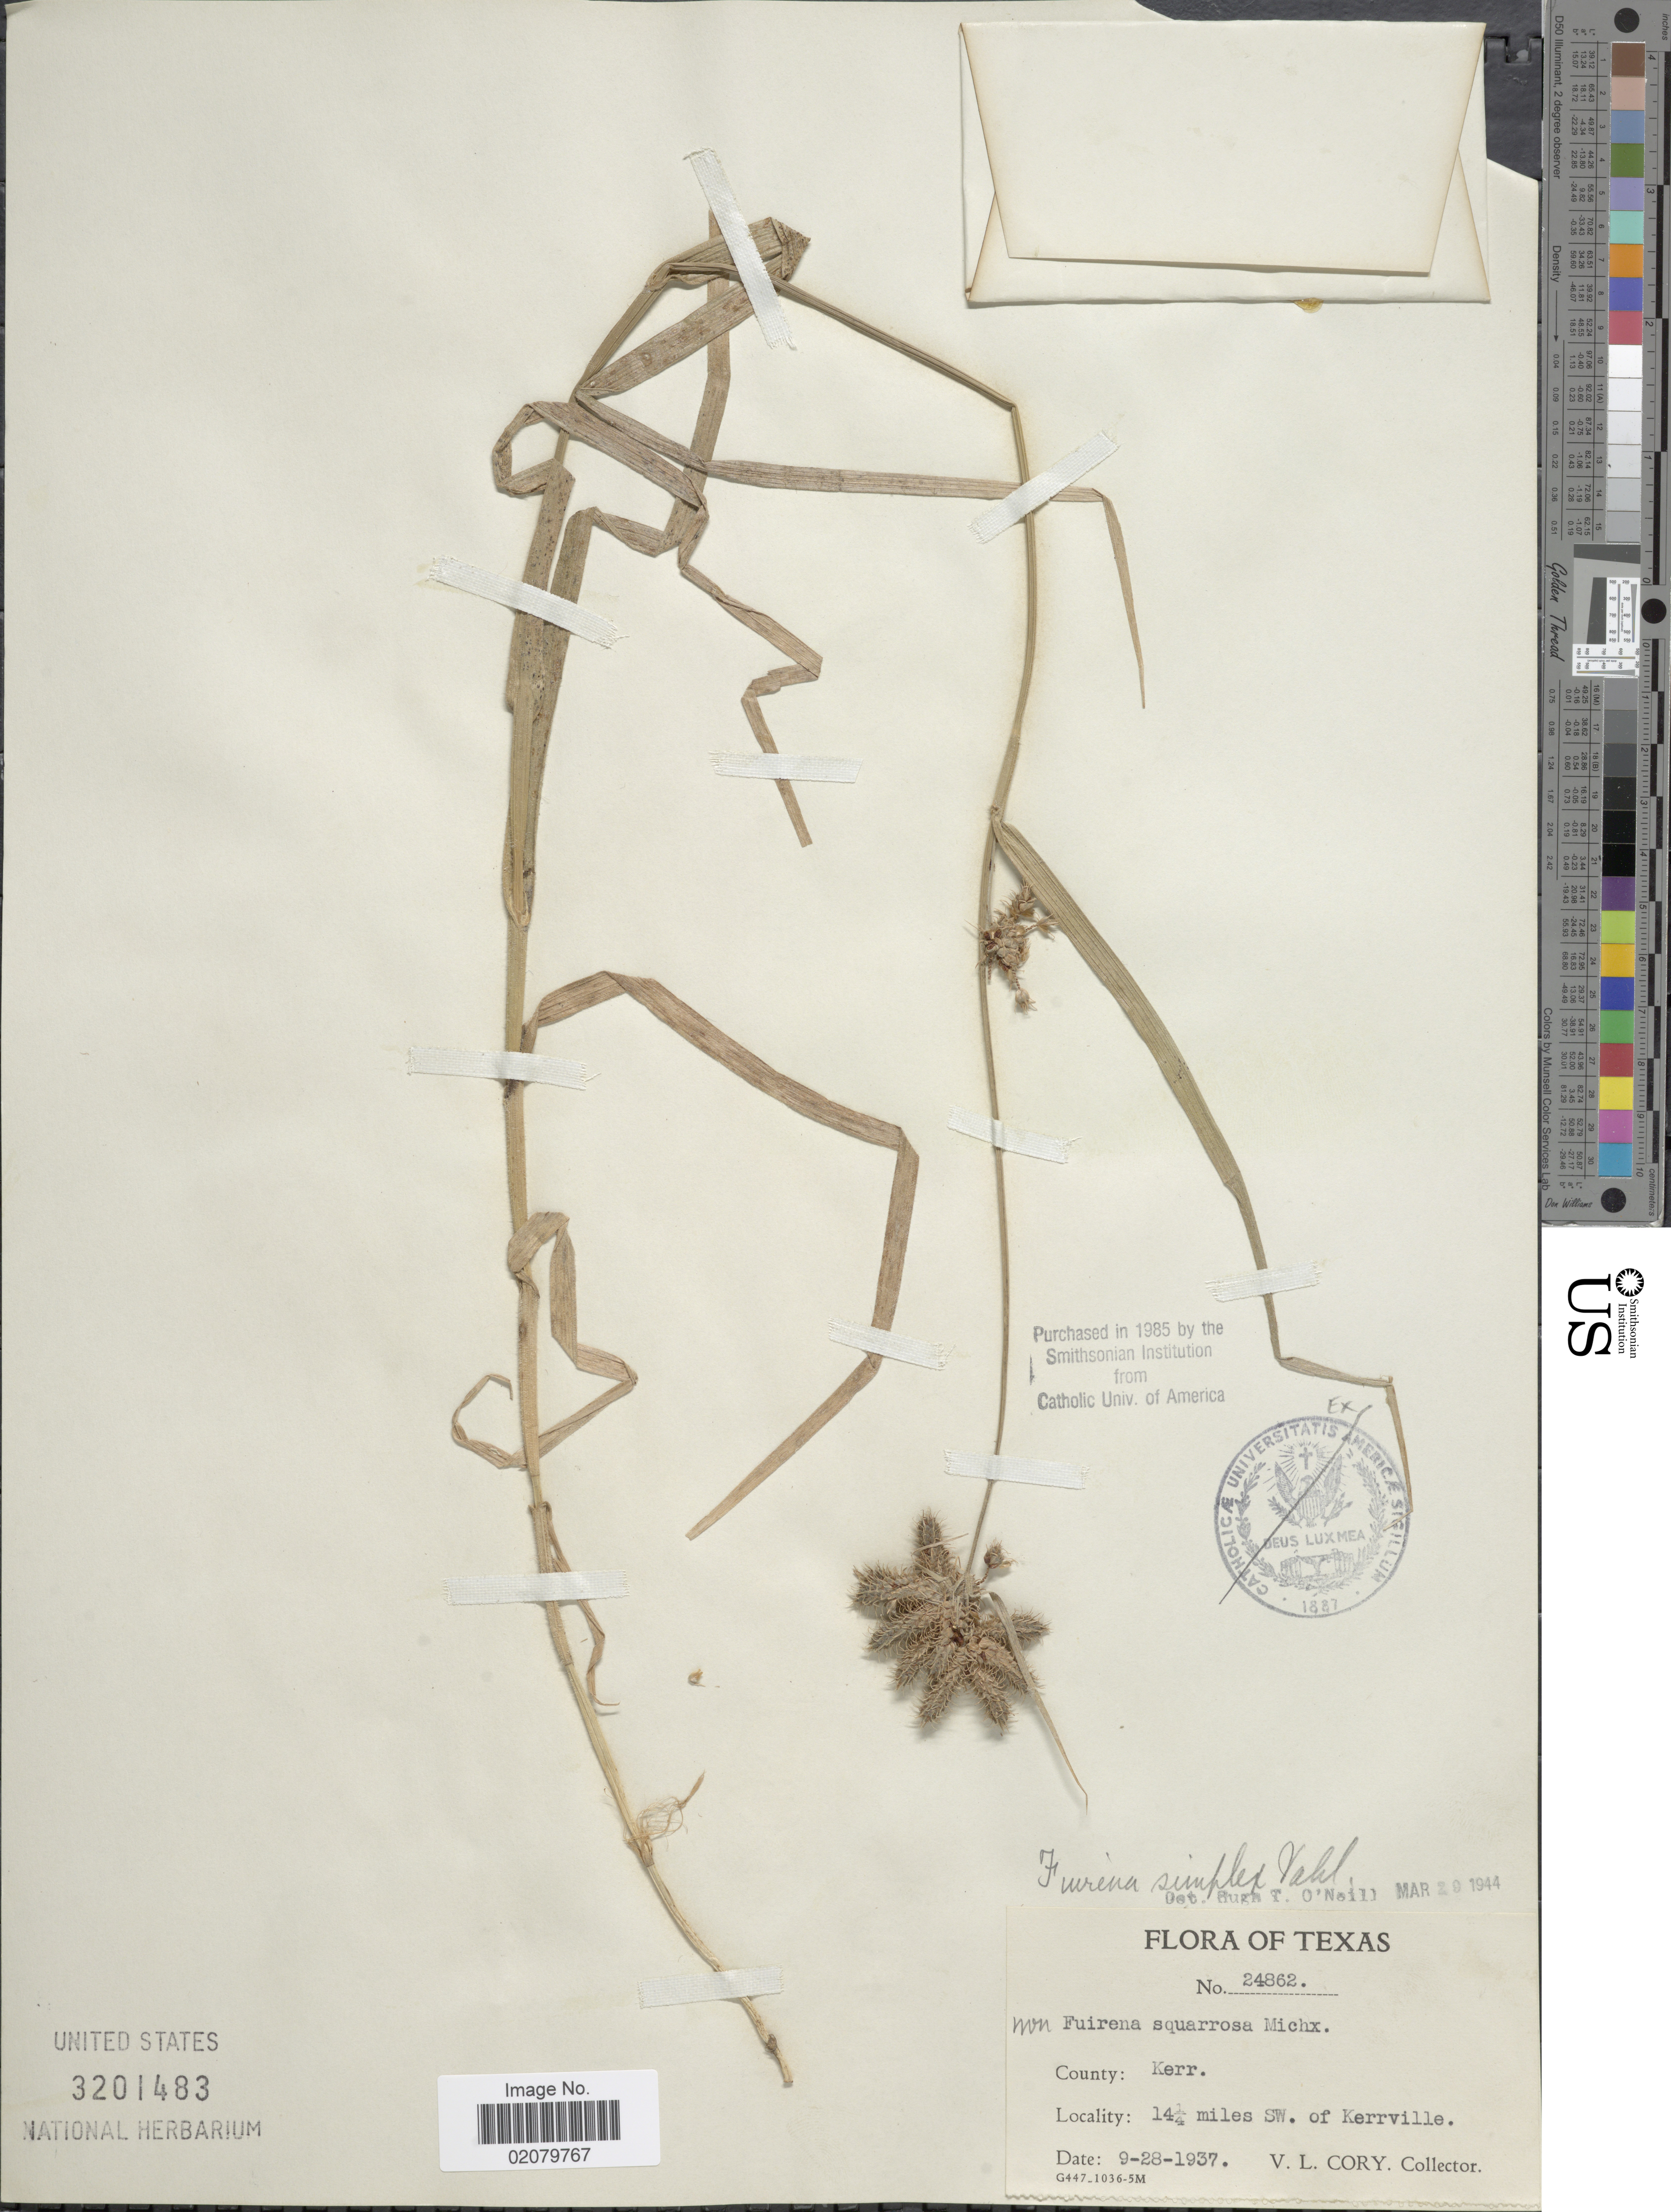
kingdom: Plantae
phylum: Tracheophyta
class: Liliopsida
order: Poales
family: Cyperaceae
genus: Fuirena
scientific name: Fuirena simplex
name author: Vahl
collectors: V. Cory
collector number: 24862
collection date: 1937-09-28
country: United States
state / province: Texas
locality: County Kerr. , 14¼ miles SW of Kerrville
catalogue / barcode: US 3201483